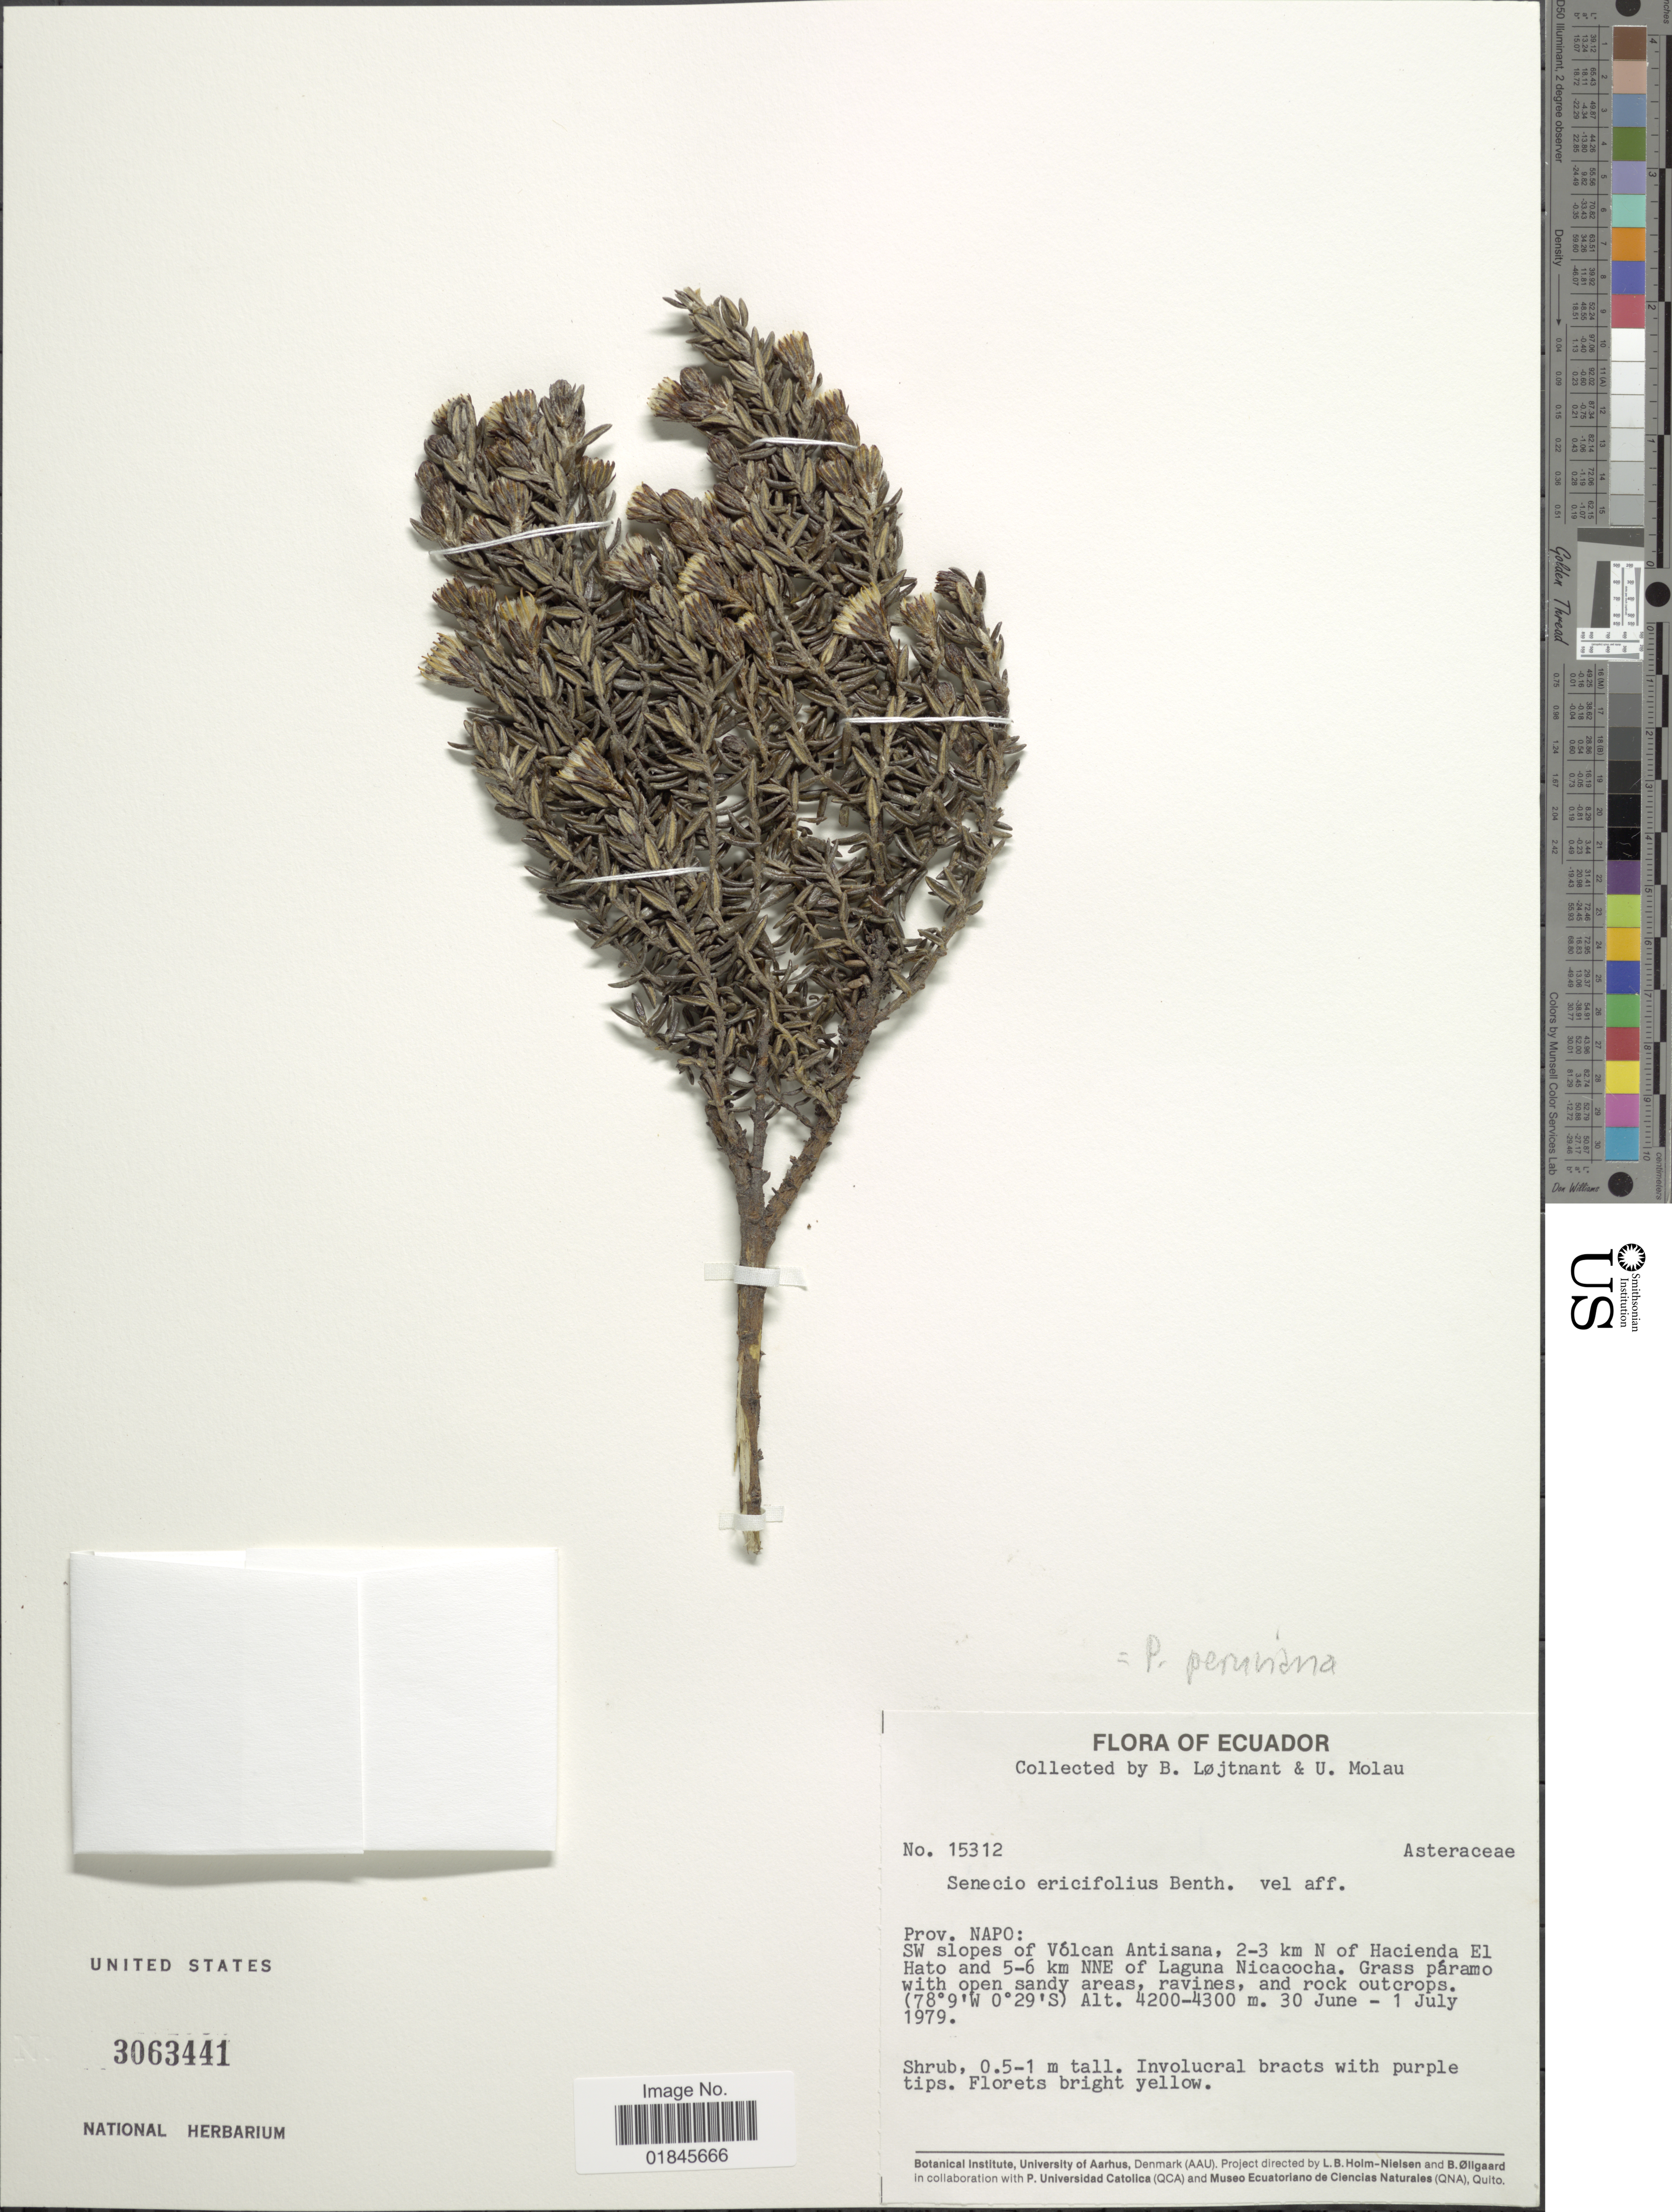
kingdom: Plantae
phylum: Tracheophyta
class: Magnoliopsida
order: Asterales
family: Asteraceae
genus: Pentacalia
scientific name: Pentacalia peruviana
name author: (Pers.) Cuatrec.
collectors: B. Löjtnant & U. Molau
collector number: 15312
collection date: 1979-06-30/1979-07-01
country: Ecuador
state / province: Napo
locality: Prov. Napo: SW slopes of Vólcan Antisana, 2-3 km N of Hacienda El Hato and 5-6 km NNE of Laguna Nicacocha.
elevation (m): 4200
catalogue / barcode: US 3063441